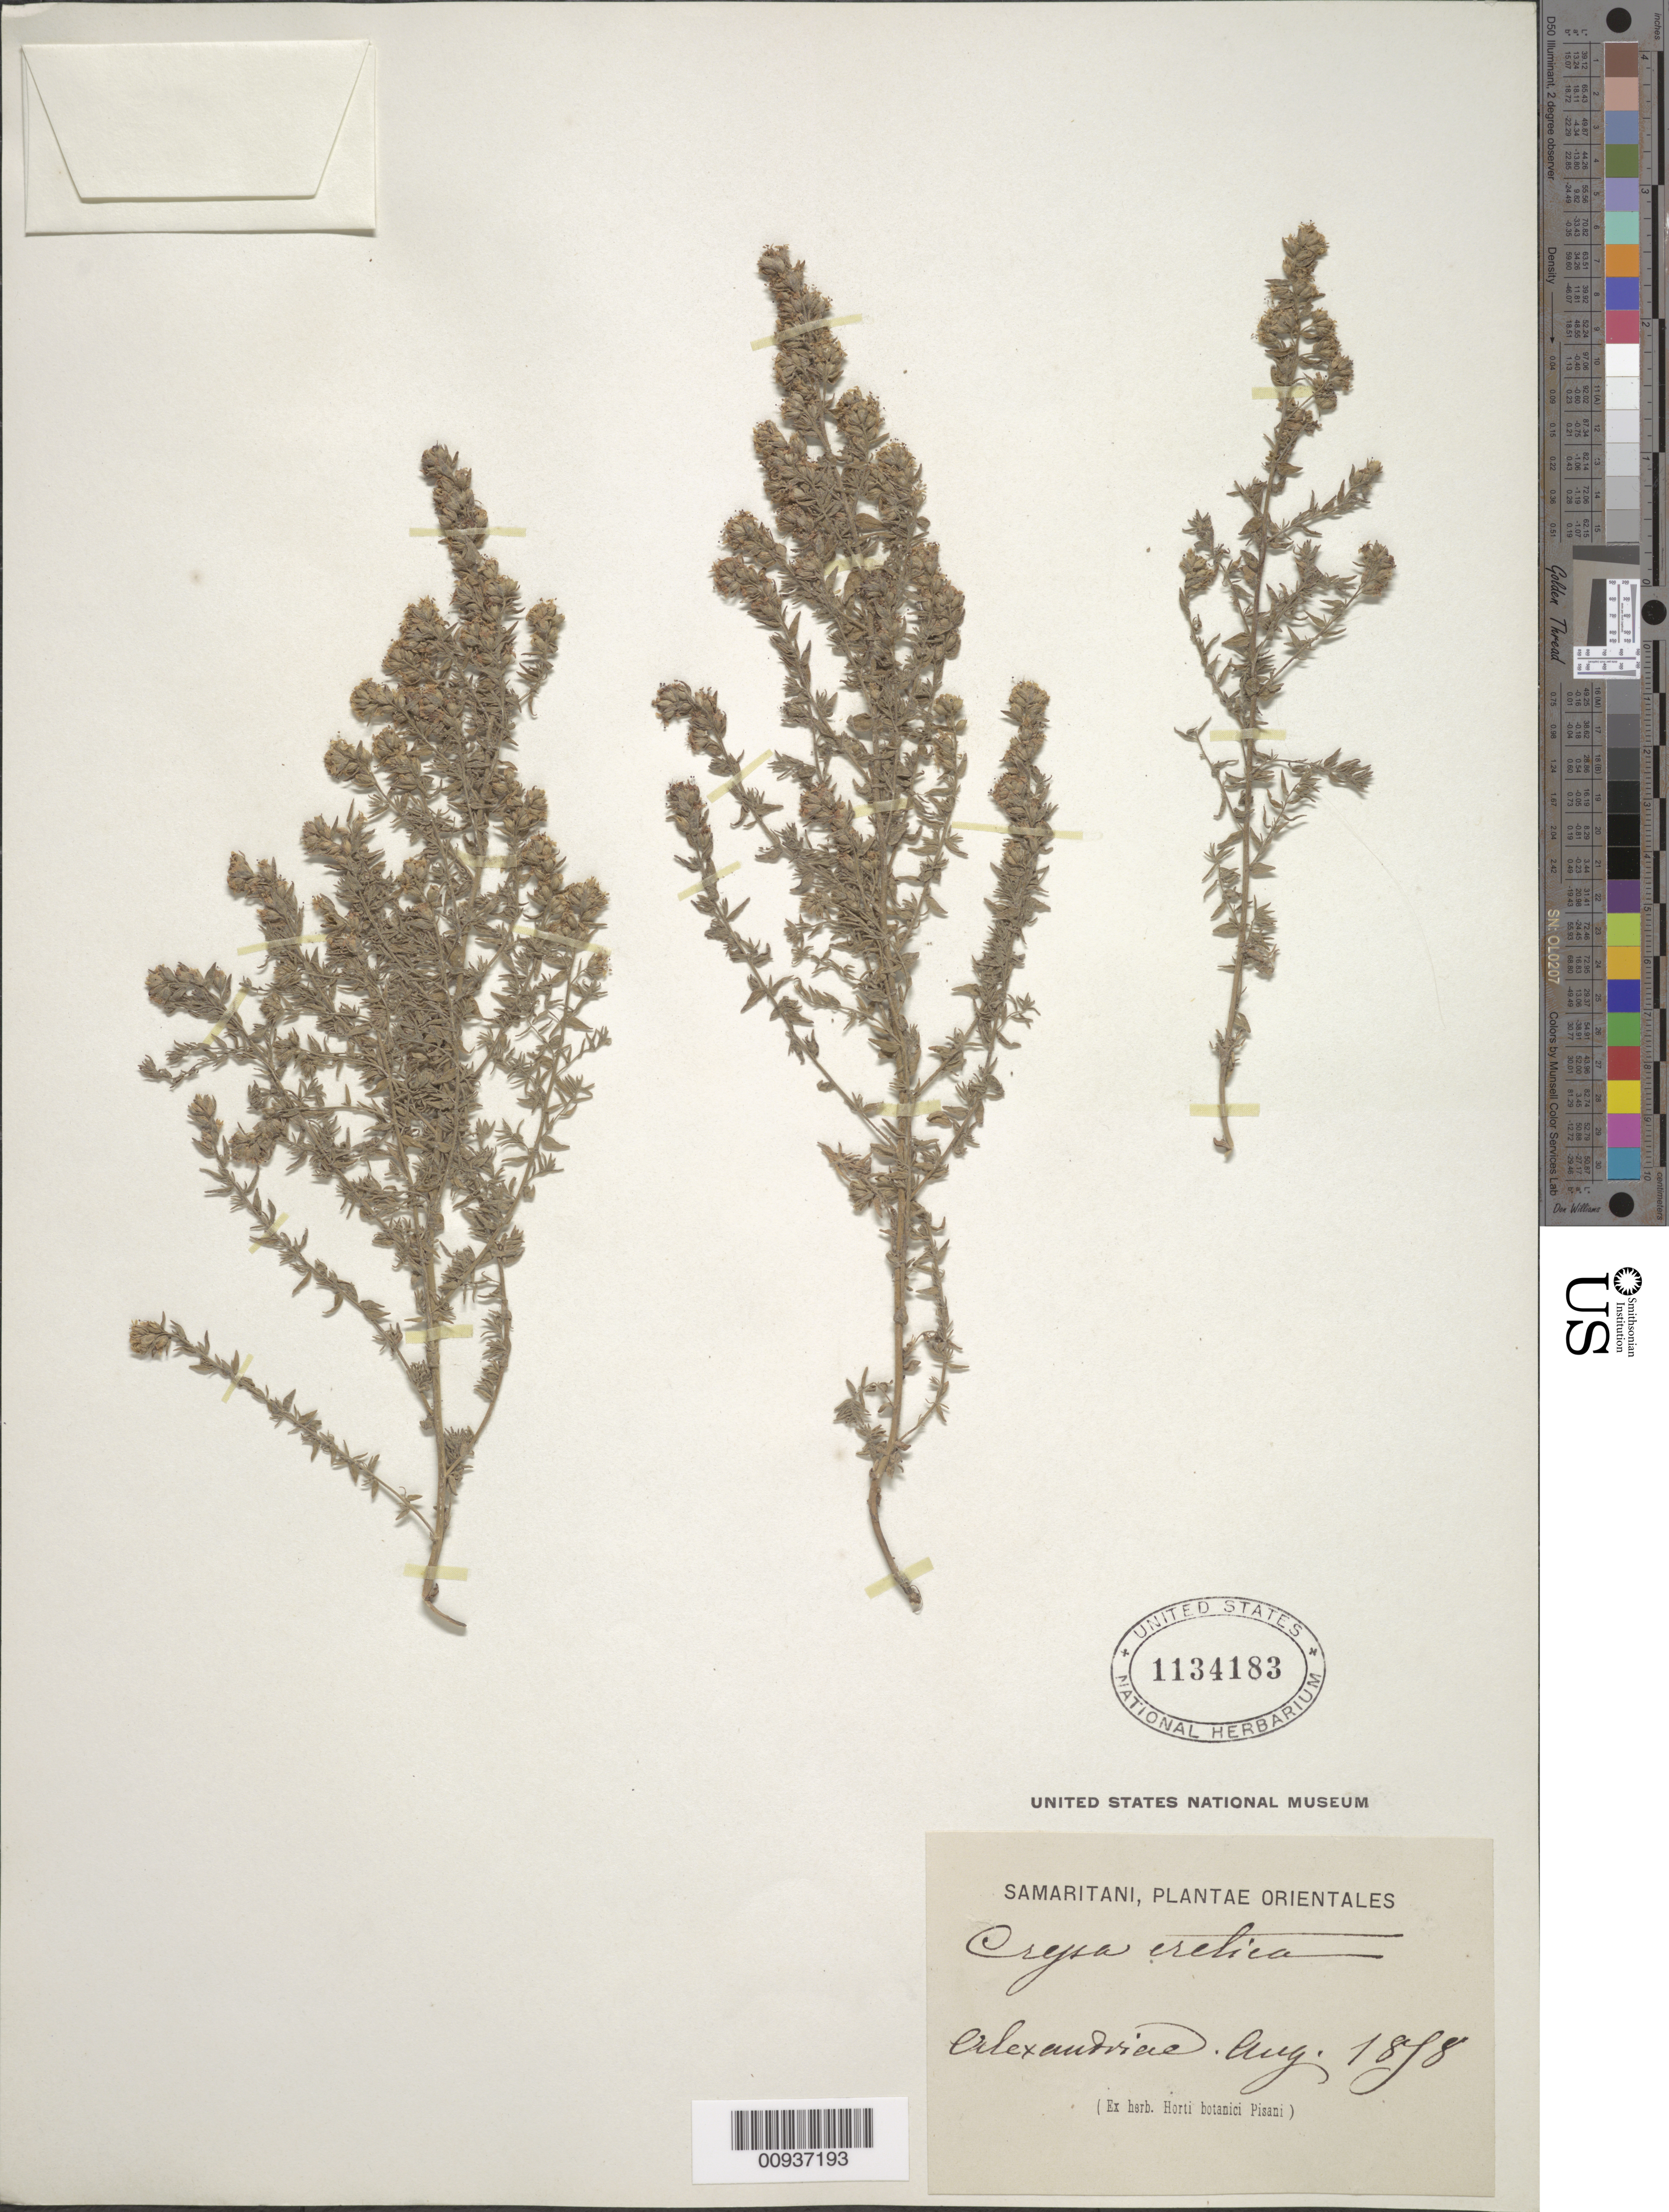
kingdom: Plantae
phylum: Tracheophyta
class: Magnoliopsida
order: Solanales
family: Convolvulaceae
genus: Cressa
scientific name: Cressa cretica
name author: L.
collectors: H. Pisani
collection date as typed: Aug 1848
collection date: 1848-08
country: Egypt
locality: Alexandereia.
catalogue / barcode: US 1134183